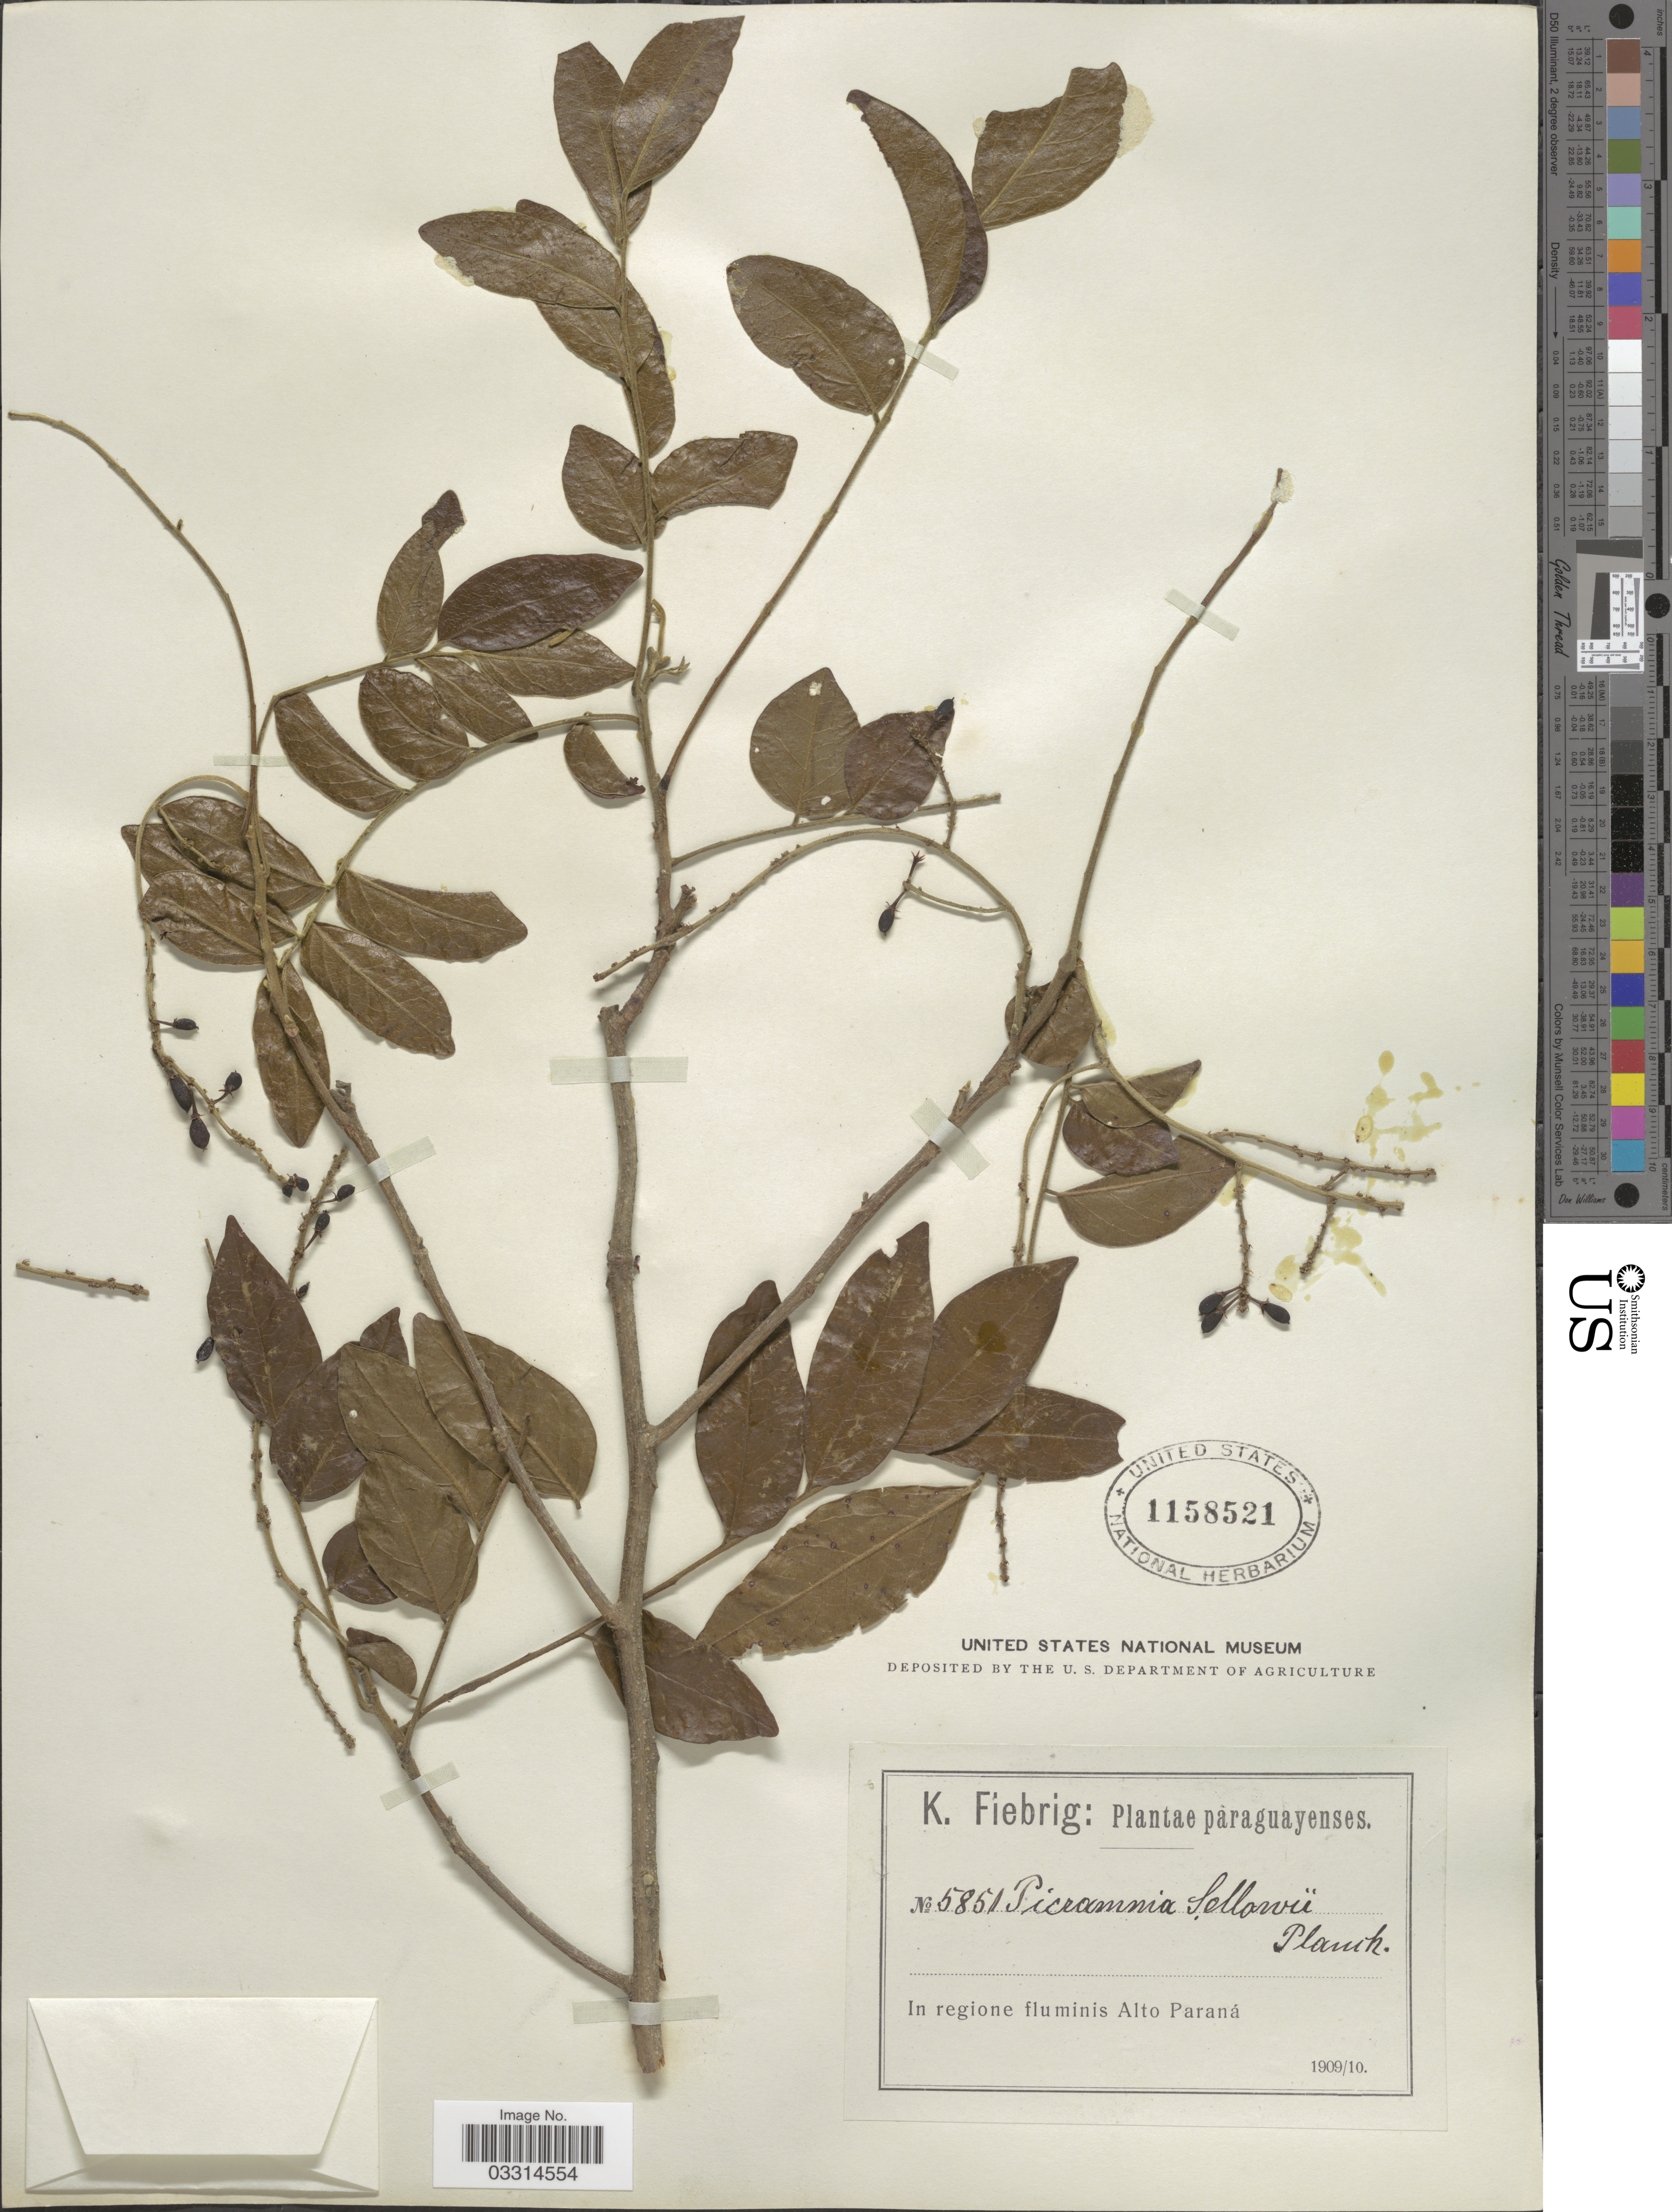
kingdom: Plantae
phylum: Tracheophyta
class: Magnoliopsida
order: Picramniales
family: Picramniaceae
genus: Picramnia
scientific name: Picramnia sellowii subsp. sellowii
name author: Planch.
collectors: K. Fiebrig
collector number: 5851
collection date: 1909/1910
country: Paraguay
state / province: Alto Parana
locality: In regione fluminis Alto Paraná.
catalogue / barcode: US 1158521